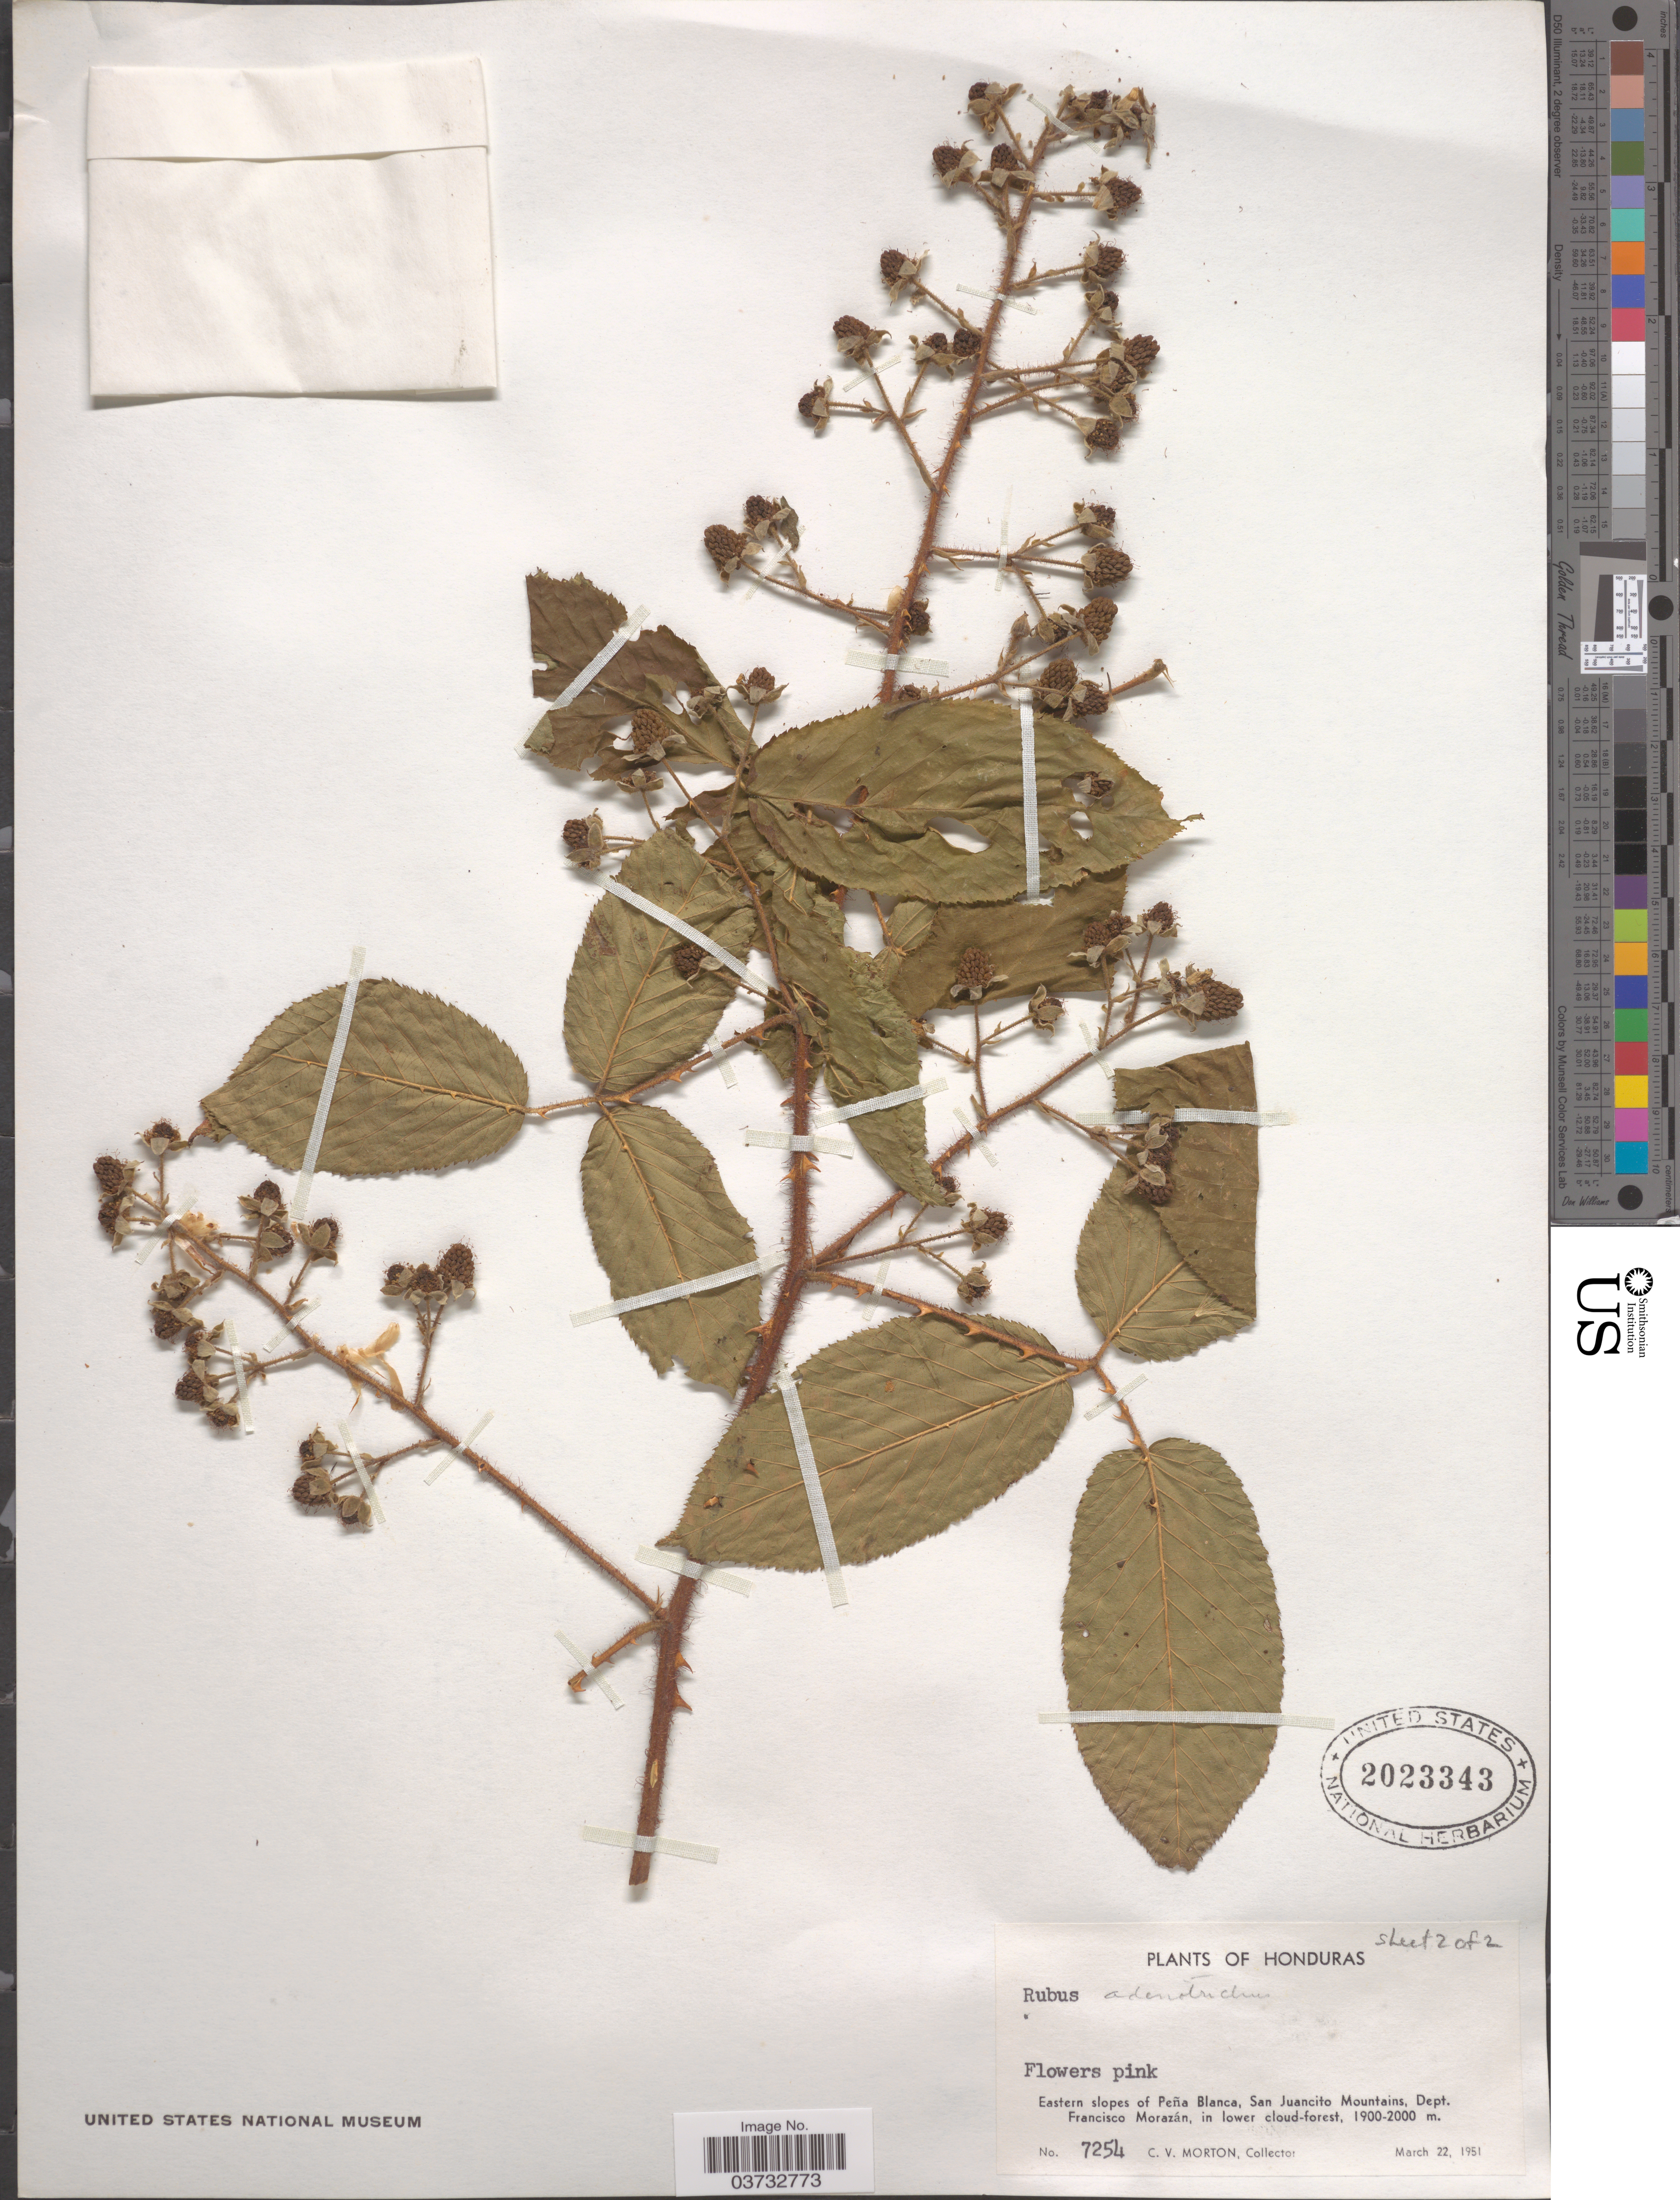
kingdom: Plantae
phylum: Tracheophyta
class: Magnoliopsida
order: Rosales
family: Rosaceae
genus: Rubus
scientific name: Rubus adenotrichos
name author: Schltdl.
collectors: C. V. Morton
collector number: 7254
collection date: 1951-03-22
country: Honduras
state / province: Fco. Morazán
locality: Eastern slopes of Peña Blanca, San Juancito Mountains, Dept. Francisco Morazán.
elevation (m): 1900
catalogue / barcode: US 2023343